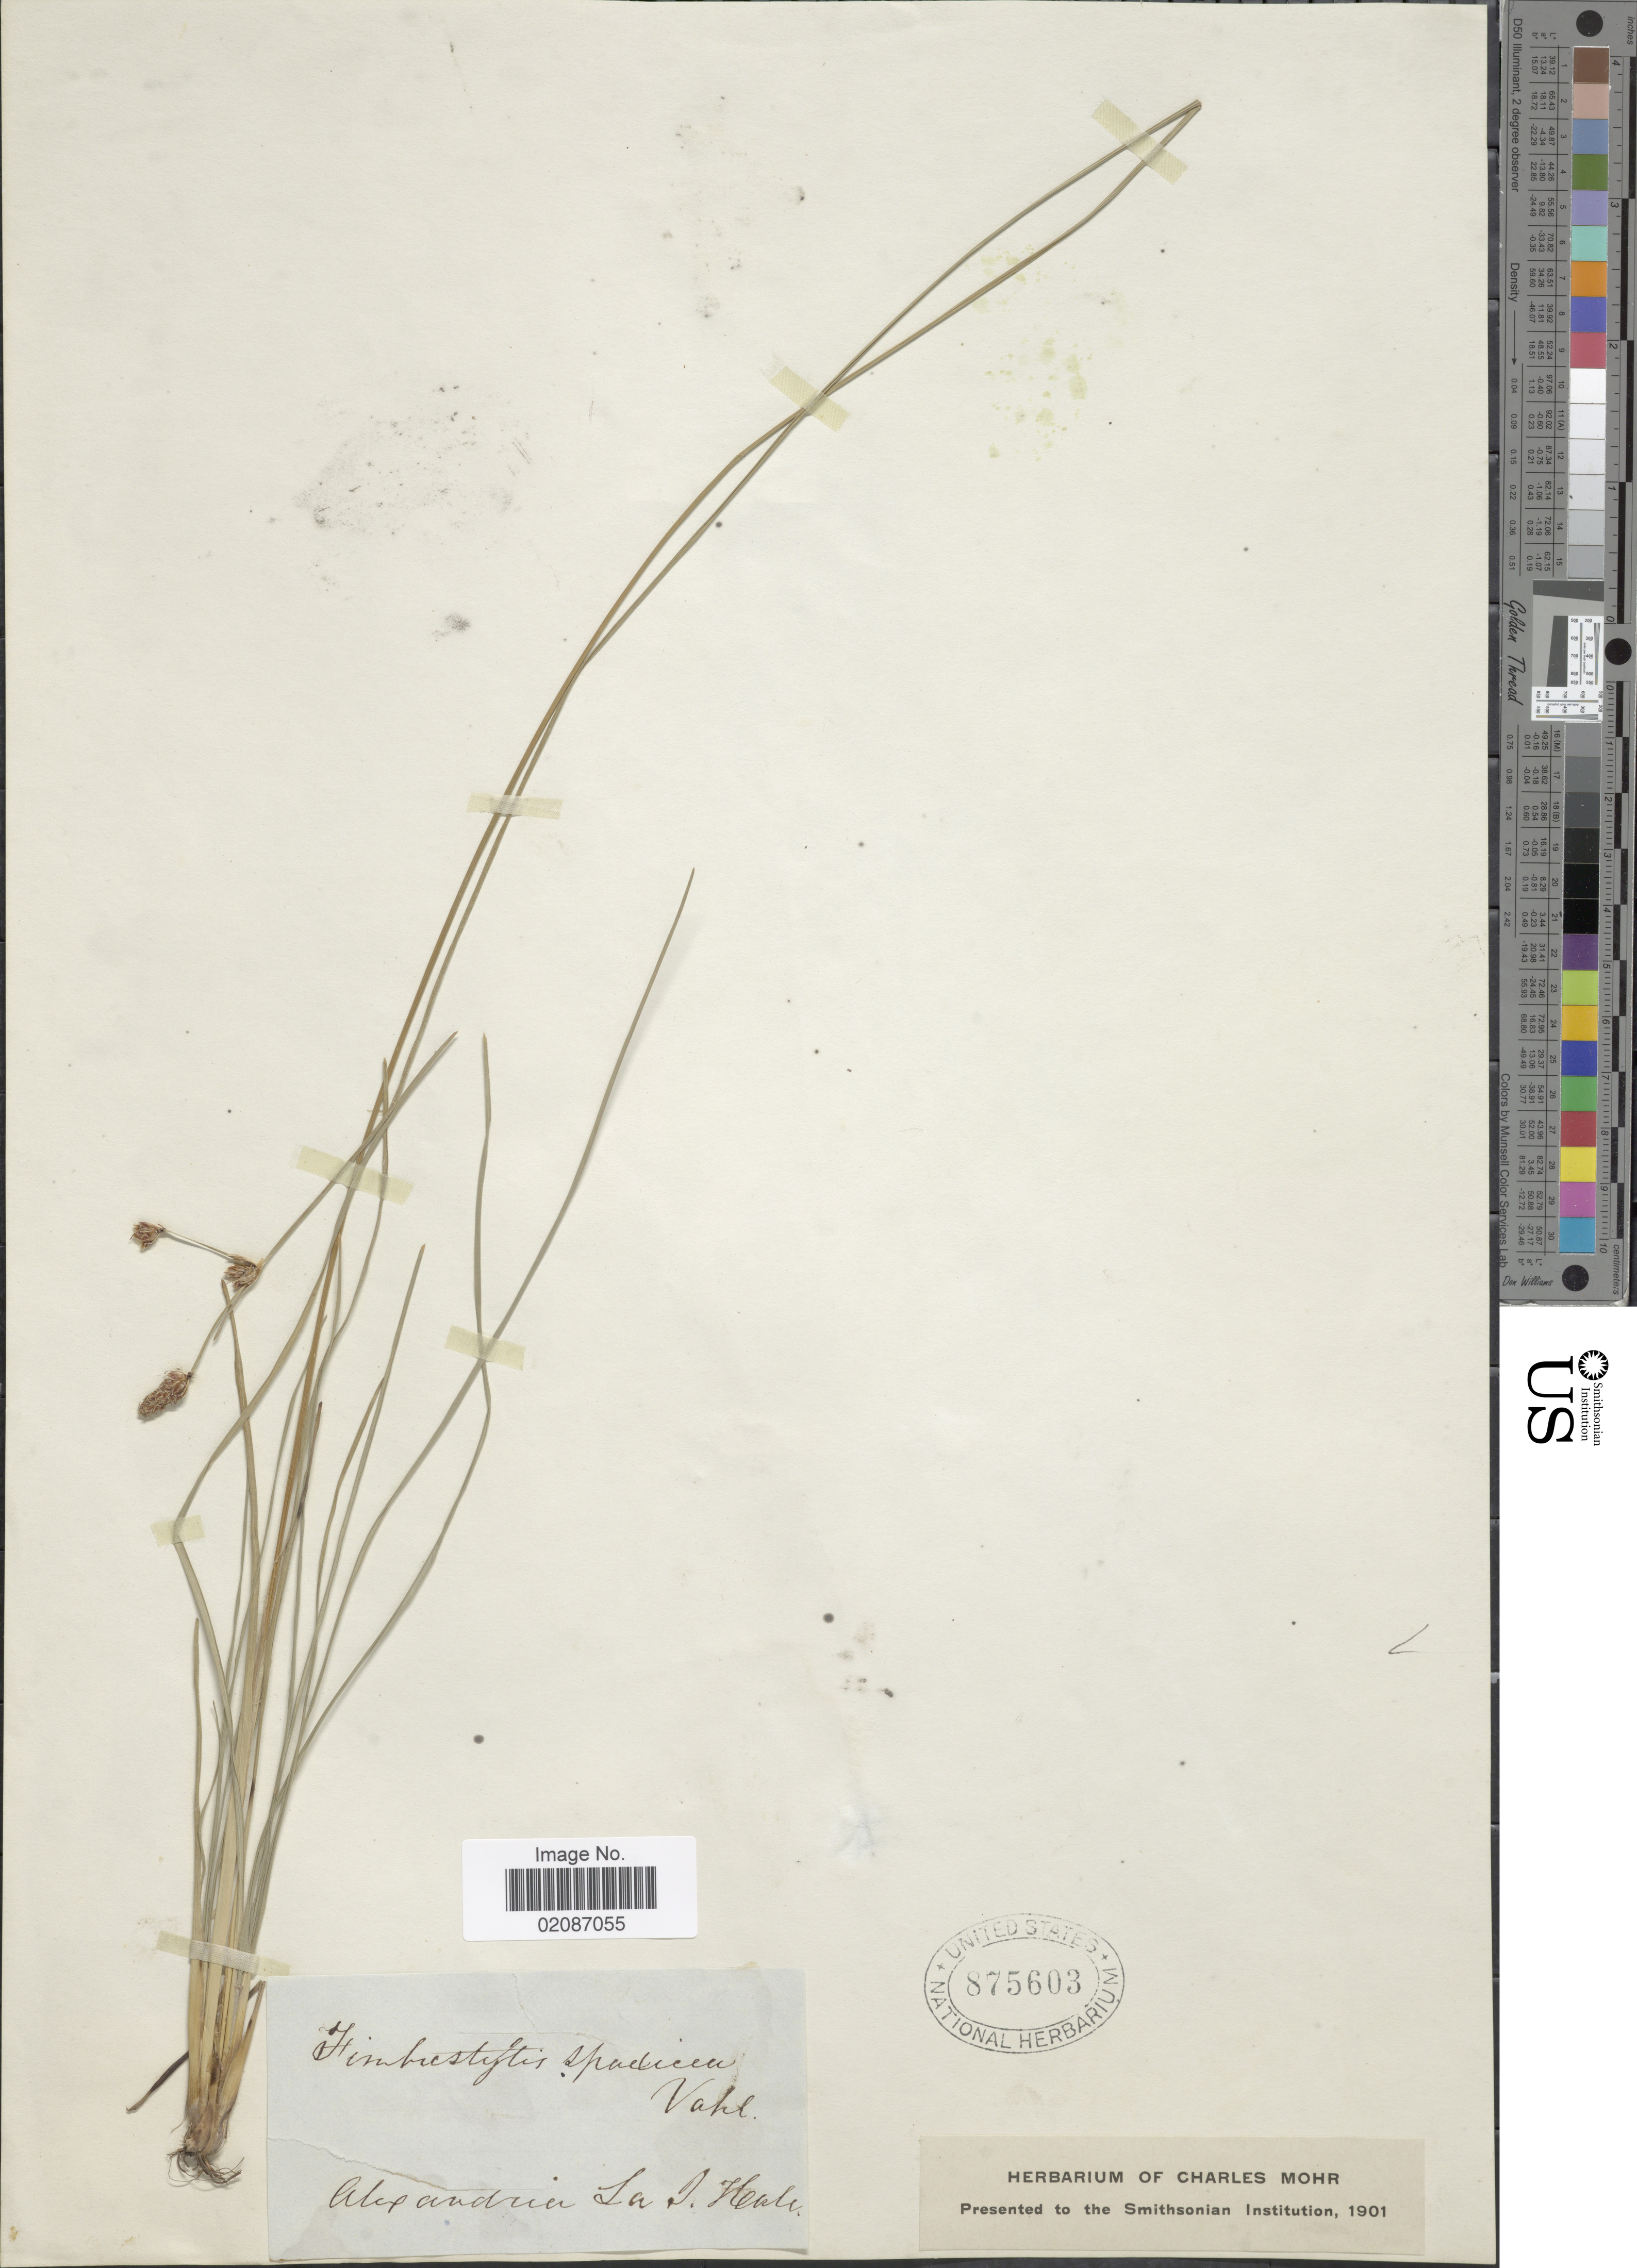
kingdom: Plantae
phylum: Tracheophyta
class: Liliopsida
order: Poales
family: Cyperaceae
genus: Fimbristylis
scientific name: Fimbristylis spadicea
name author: (L.) Vahl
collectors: J. Heale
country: United States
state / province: Louisiana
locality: Alexandria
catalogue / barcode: US 875603